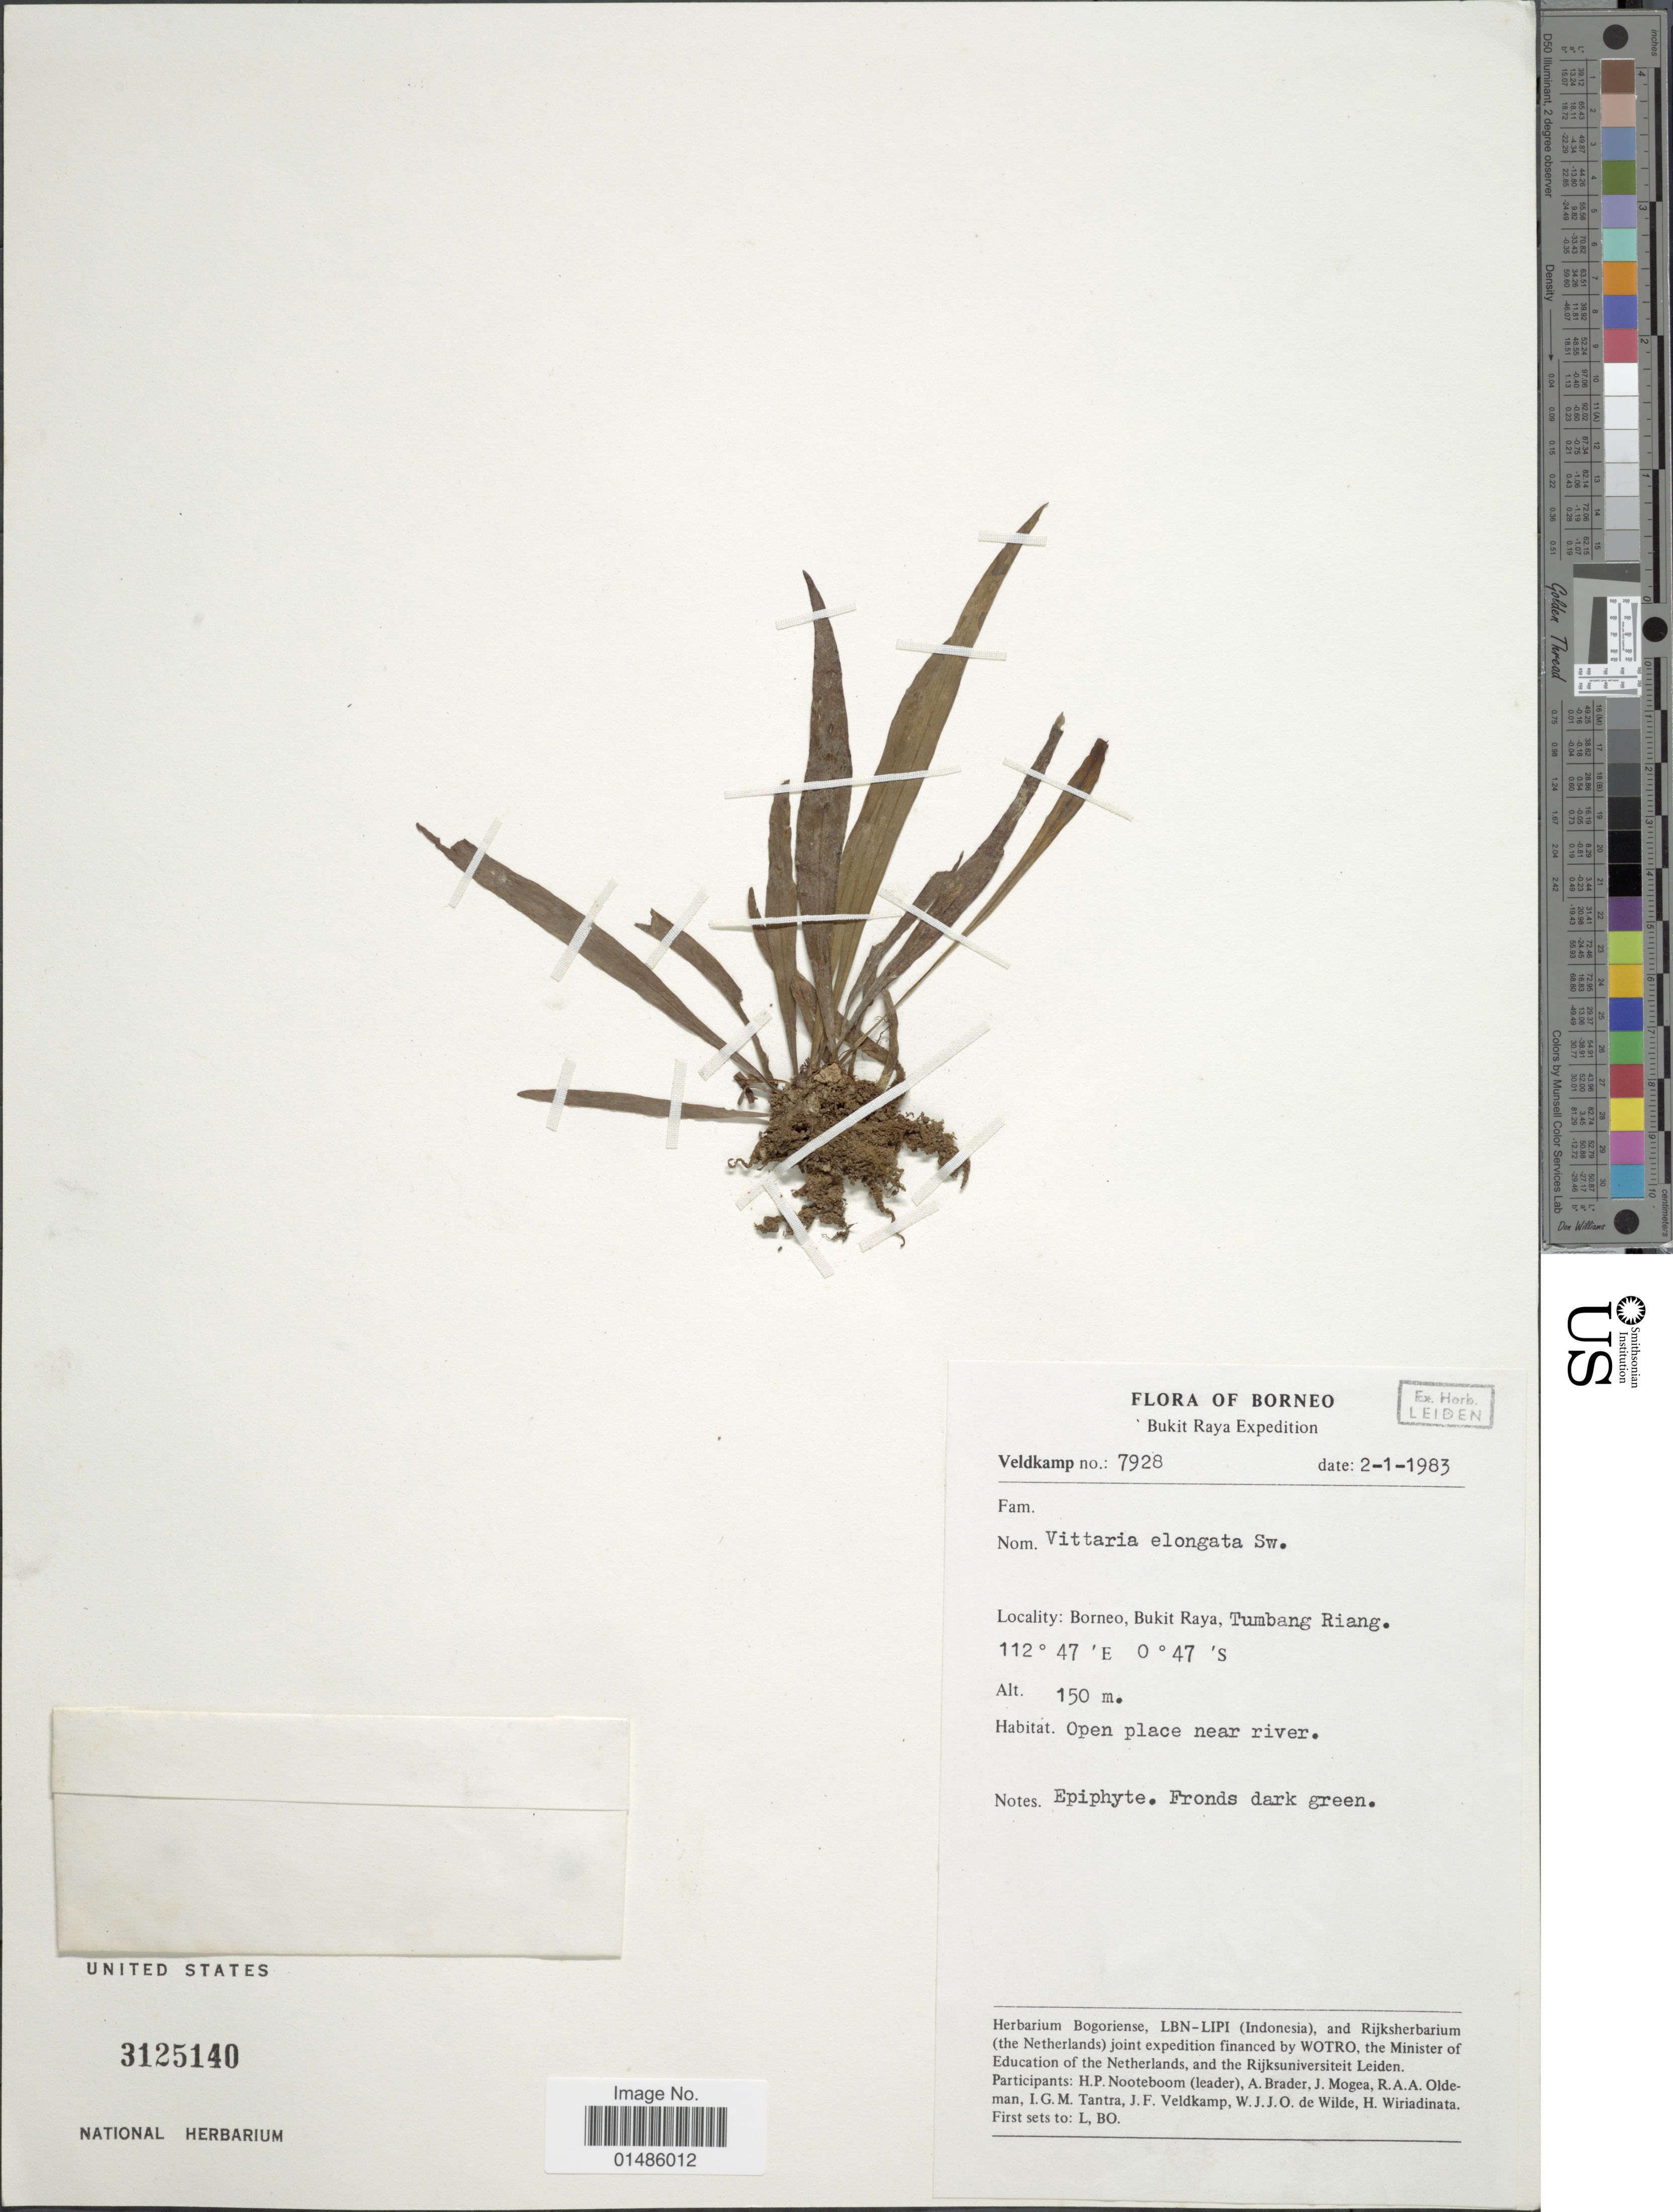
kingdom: Plantae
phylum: Tracheophyta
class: Polypodiopsida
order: Polypodiales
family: Pteridaceae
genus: Haplopteris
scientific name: Haplopteris elongata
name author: (Sw.) Crane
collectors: -. Veldkamp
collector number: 7928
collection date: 1983-01-02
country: Indonesia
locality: Borneo, Bukit Raya, Tumbang Riang.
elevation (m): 150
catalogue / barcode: US 3125140